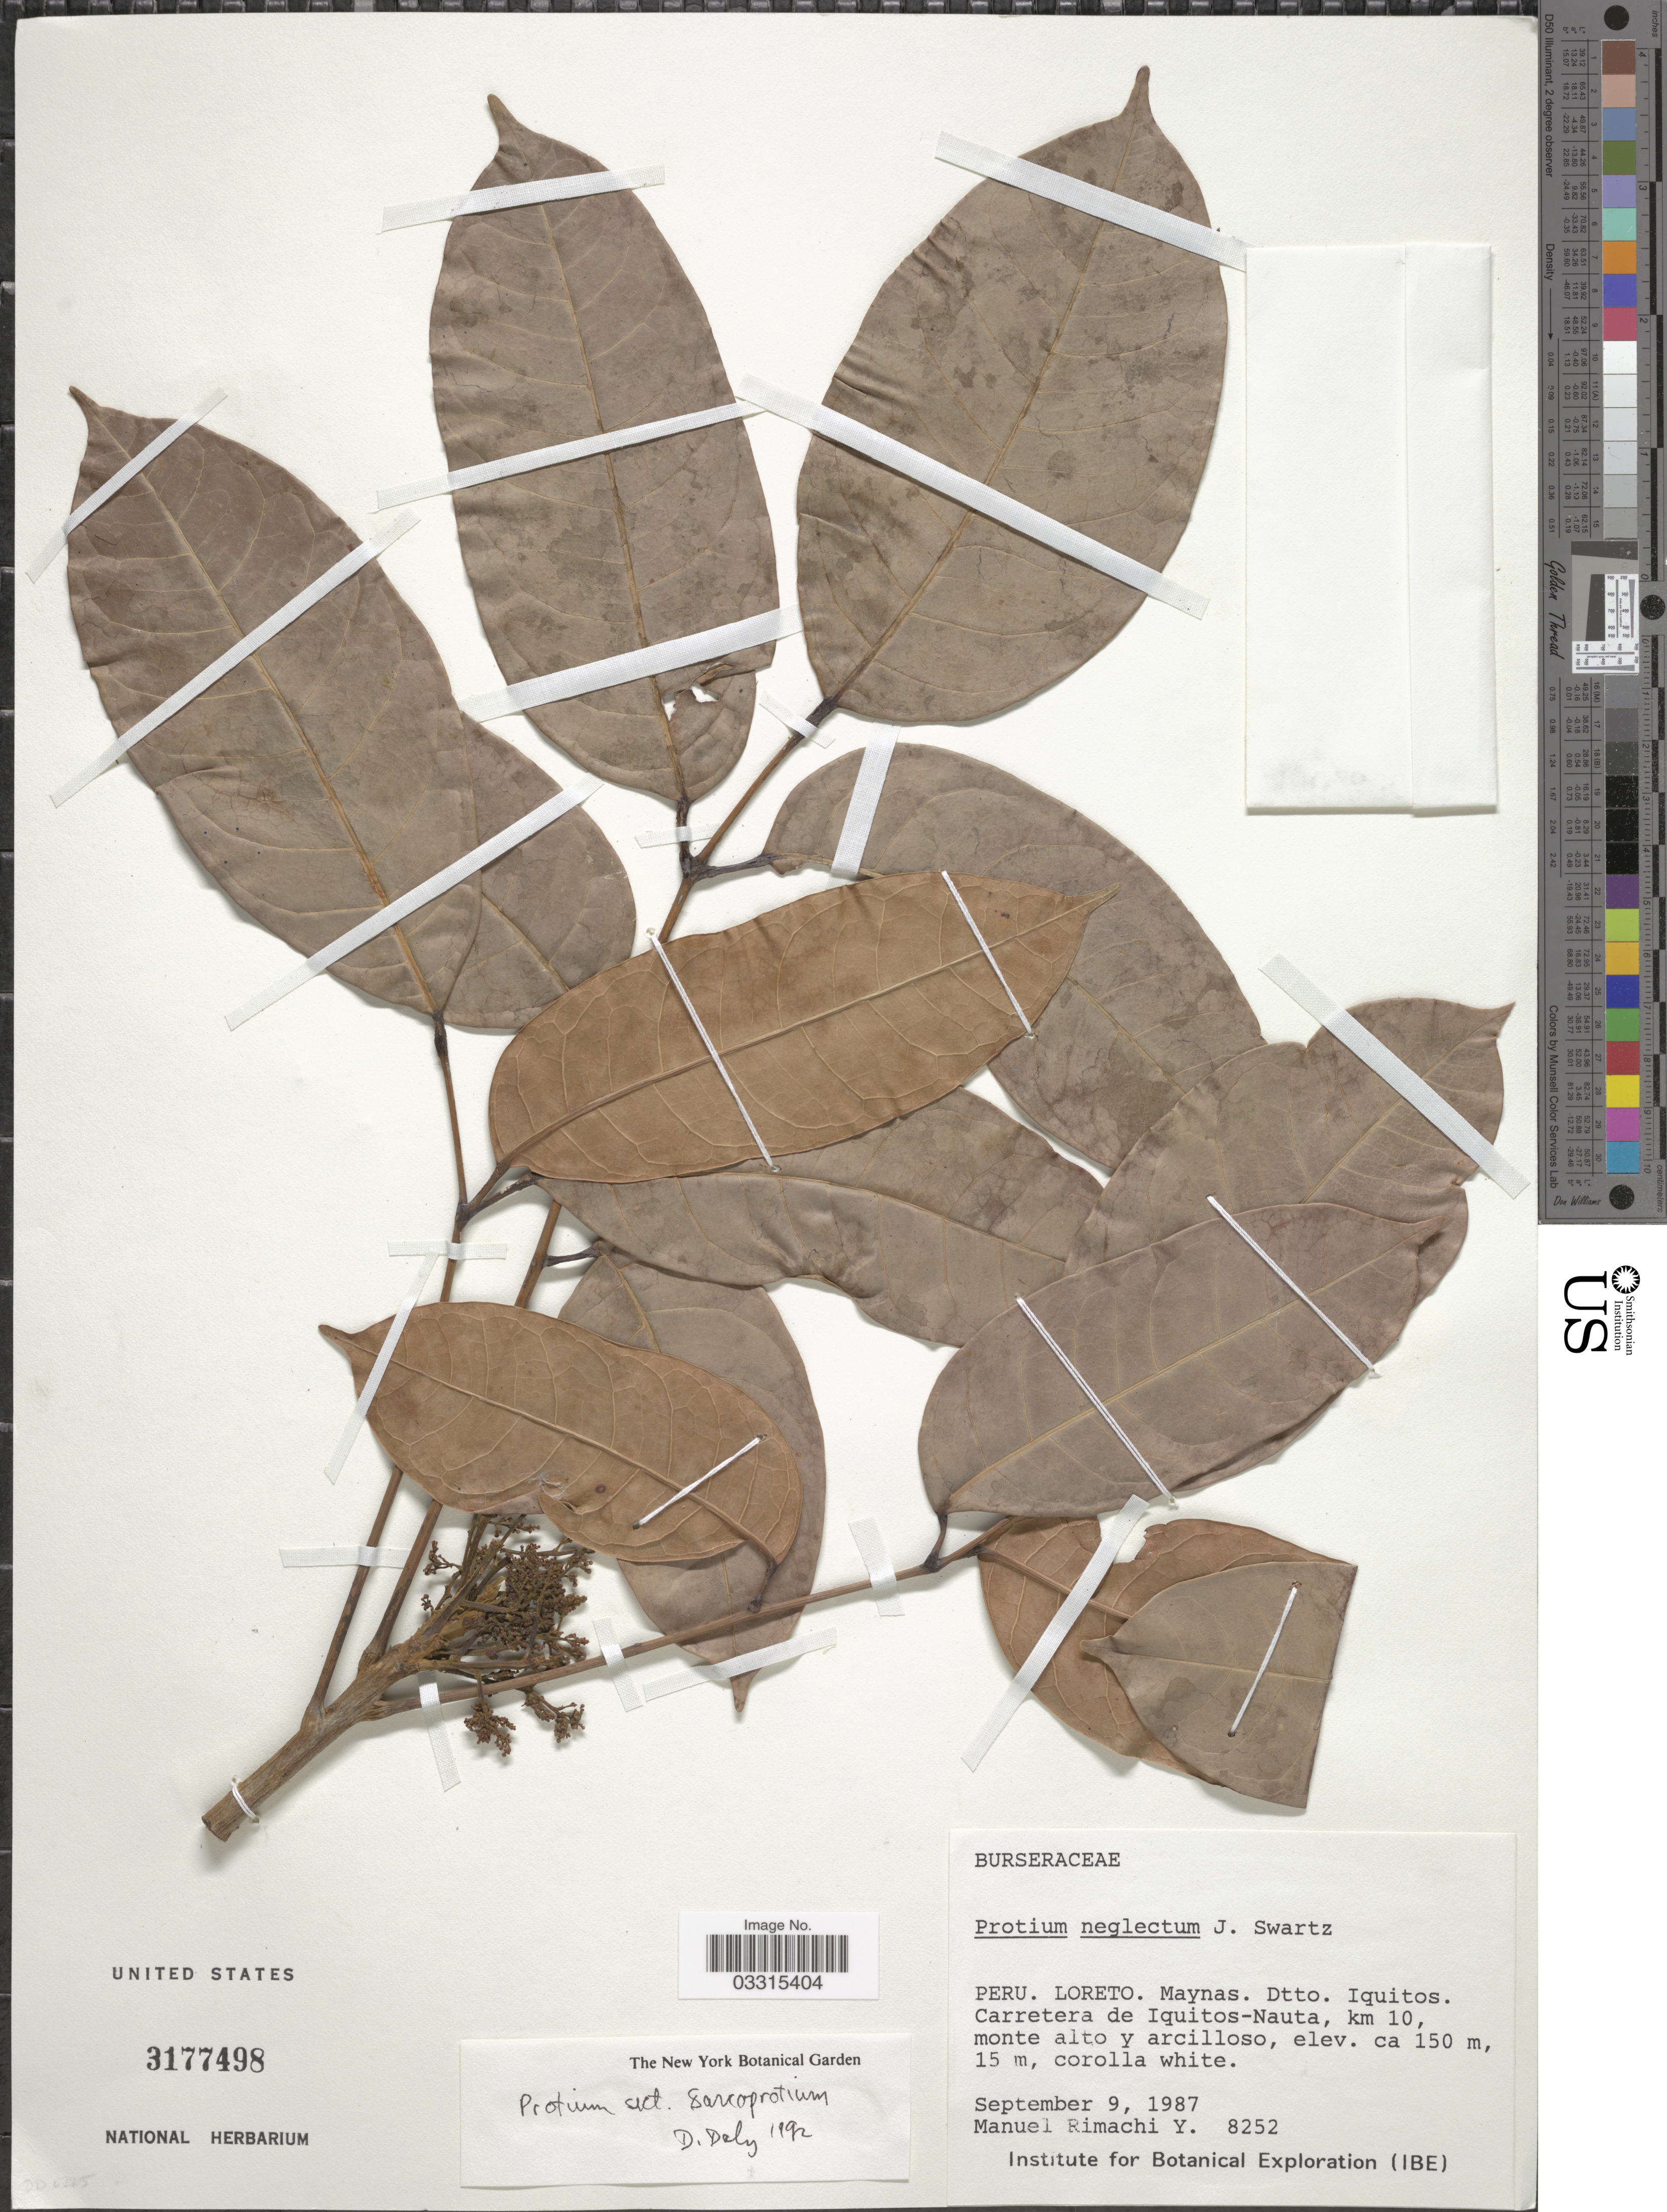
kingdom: Plantae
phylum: Tracheophyta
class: Magnoliopsida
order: Sapindales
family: Burseraceae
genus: Protium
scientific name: Protium sp.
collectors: M. Rimachi Y.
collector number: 8252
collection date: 1987-09-09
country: Peru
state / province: Loreto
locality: Maynas. Dtto. Iquitos. Carretera de Iquitos-Nauta, km 10, monte alto y arcilloso.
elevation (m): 150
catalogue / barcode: US 3177498